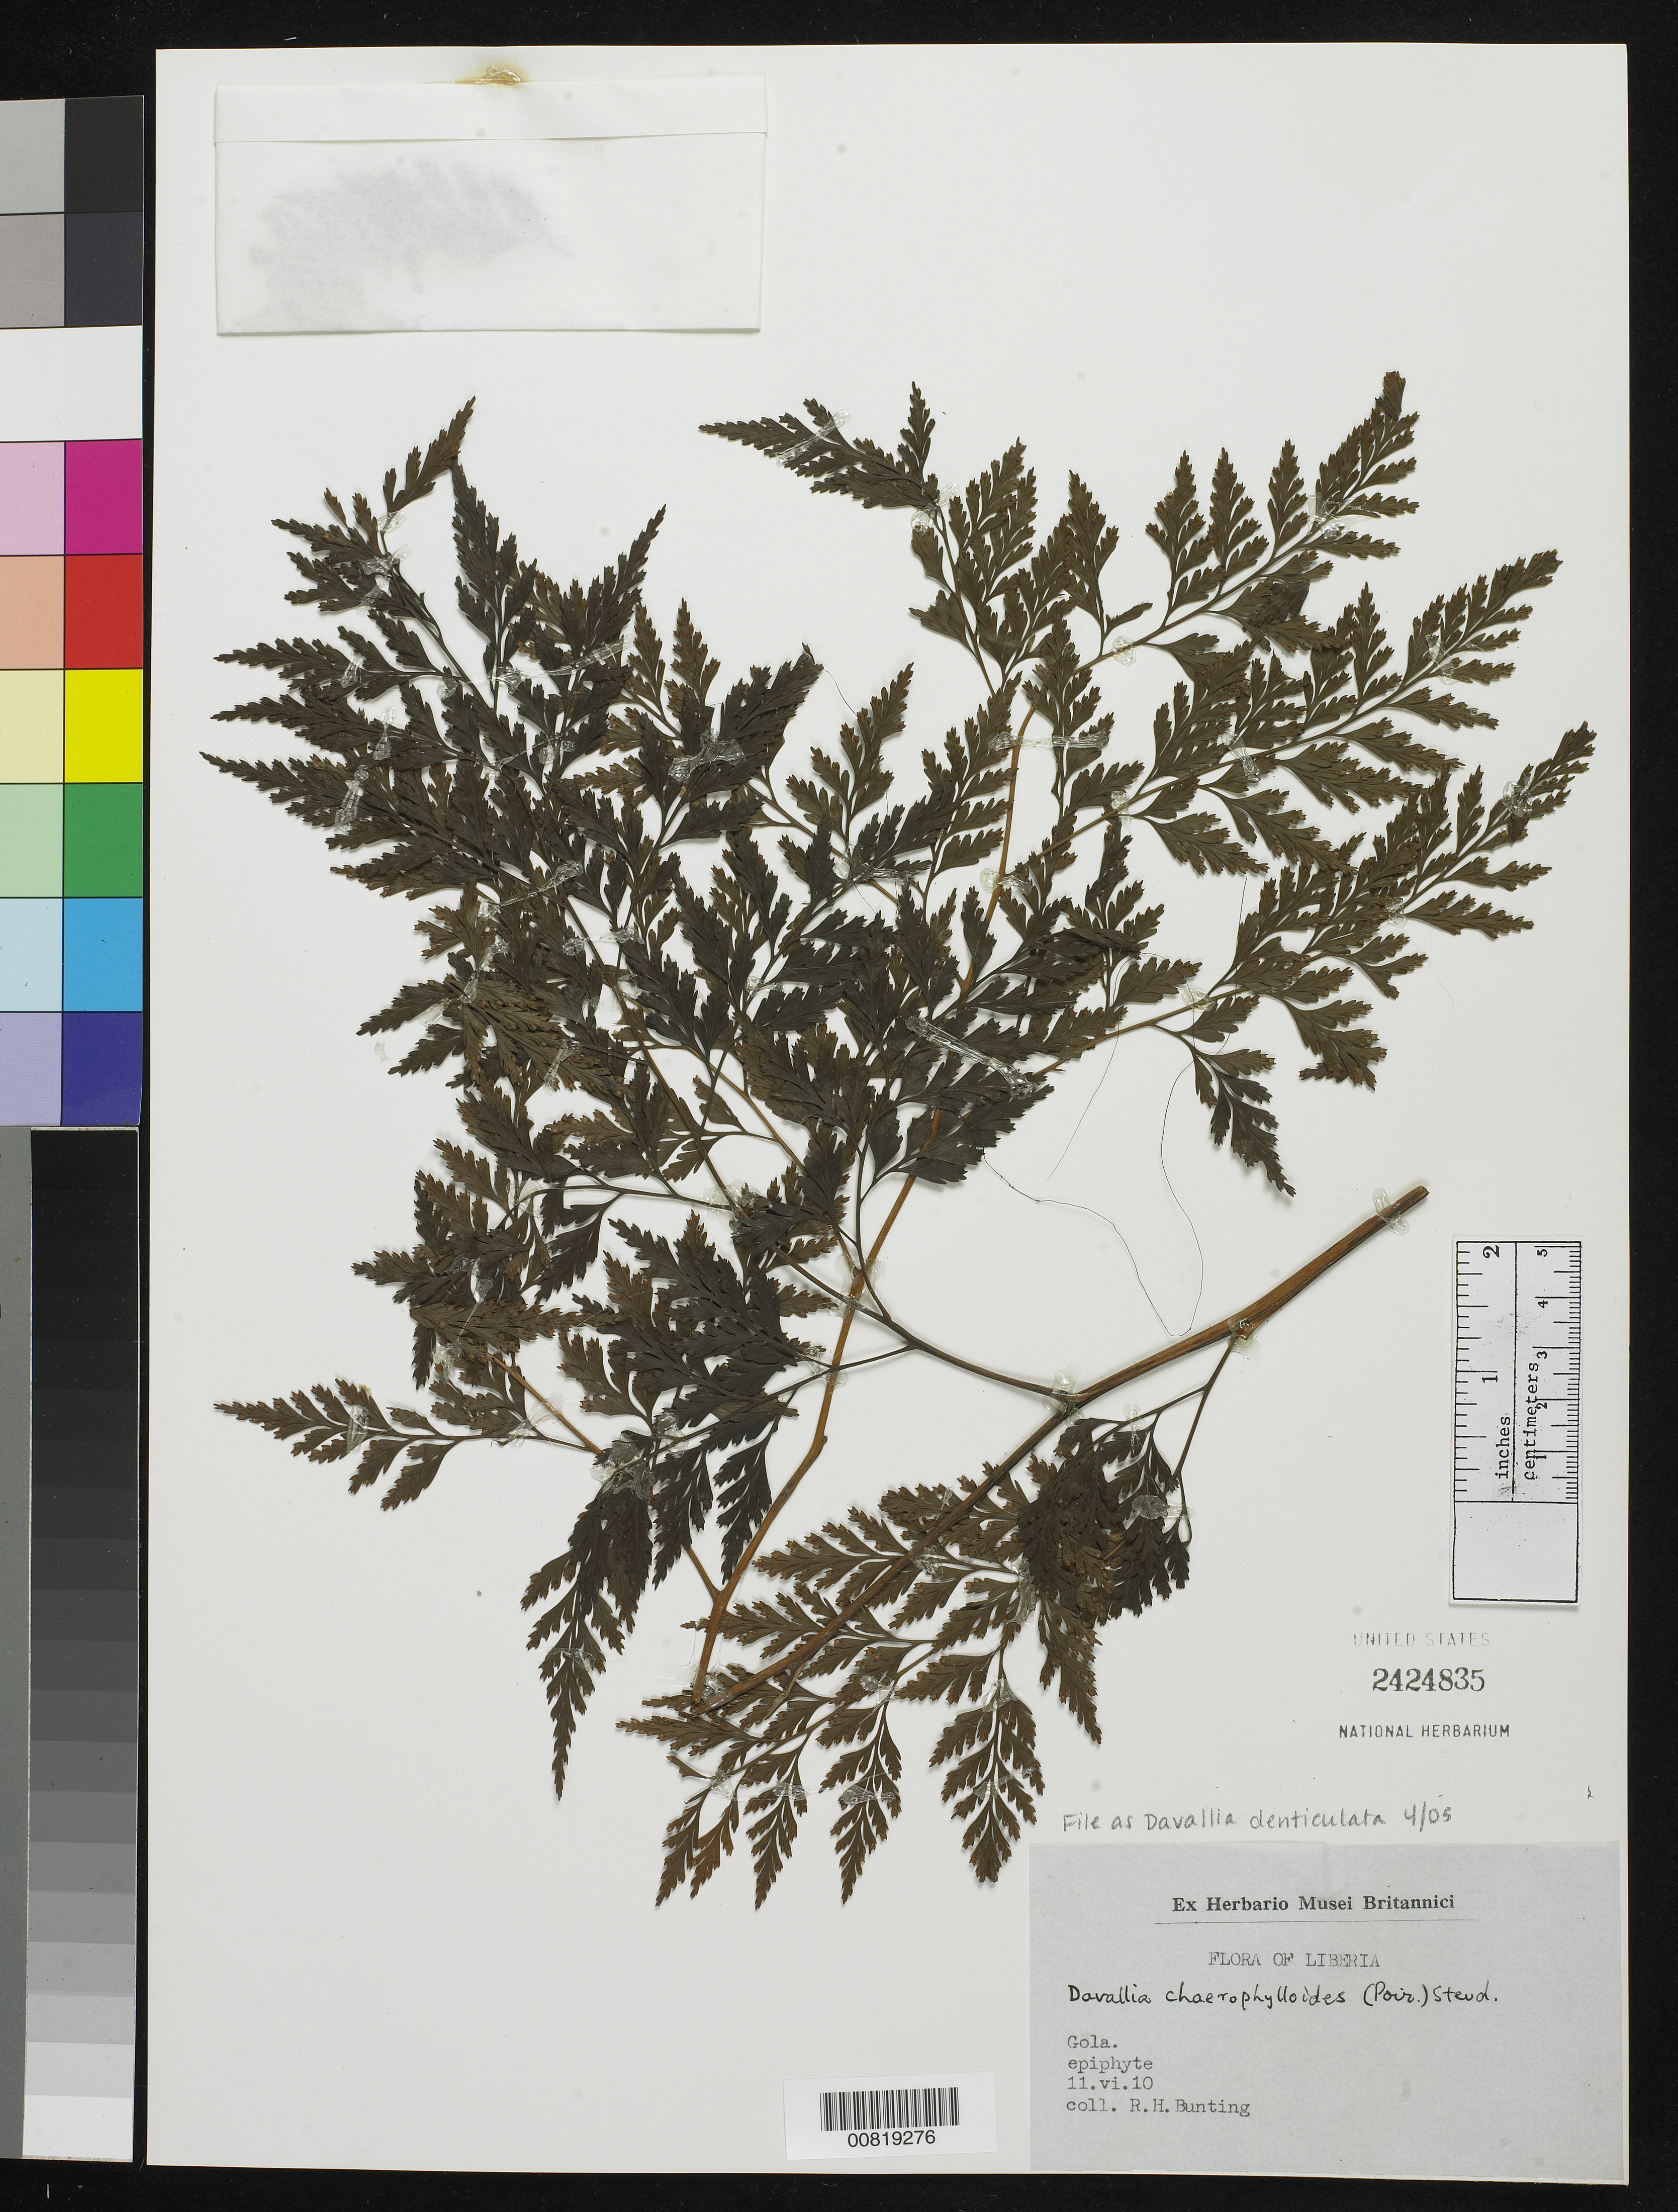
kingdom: Plantae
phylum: Tracheophyta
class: Polypodiopsida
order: Polypodiales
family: Davalliaceae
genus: Wibelia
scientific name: Wibelia denticulata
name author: (Burm. f.) M. Kato & Tsutsumi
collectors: R. H. Bunting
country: Liberia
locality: Gola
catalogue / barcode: US 2424835